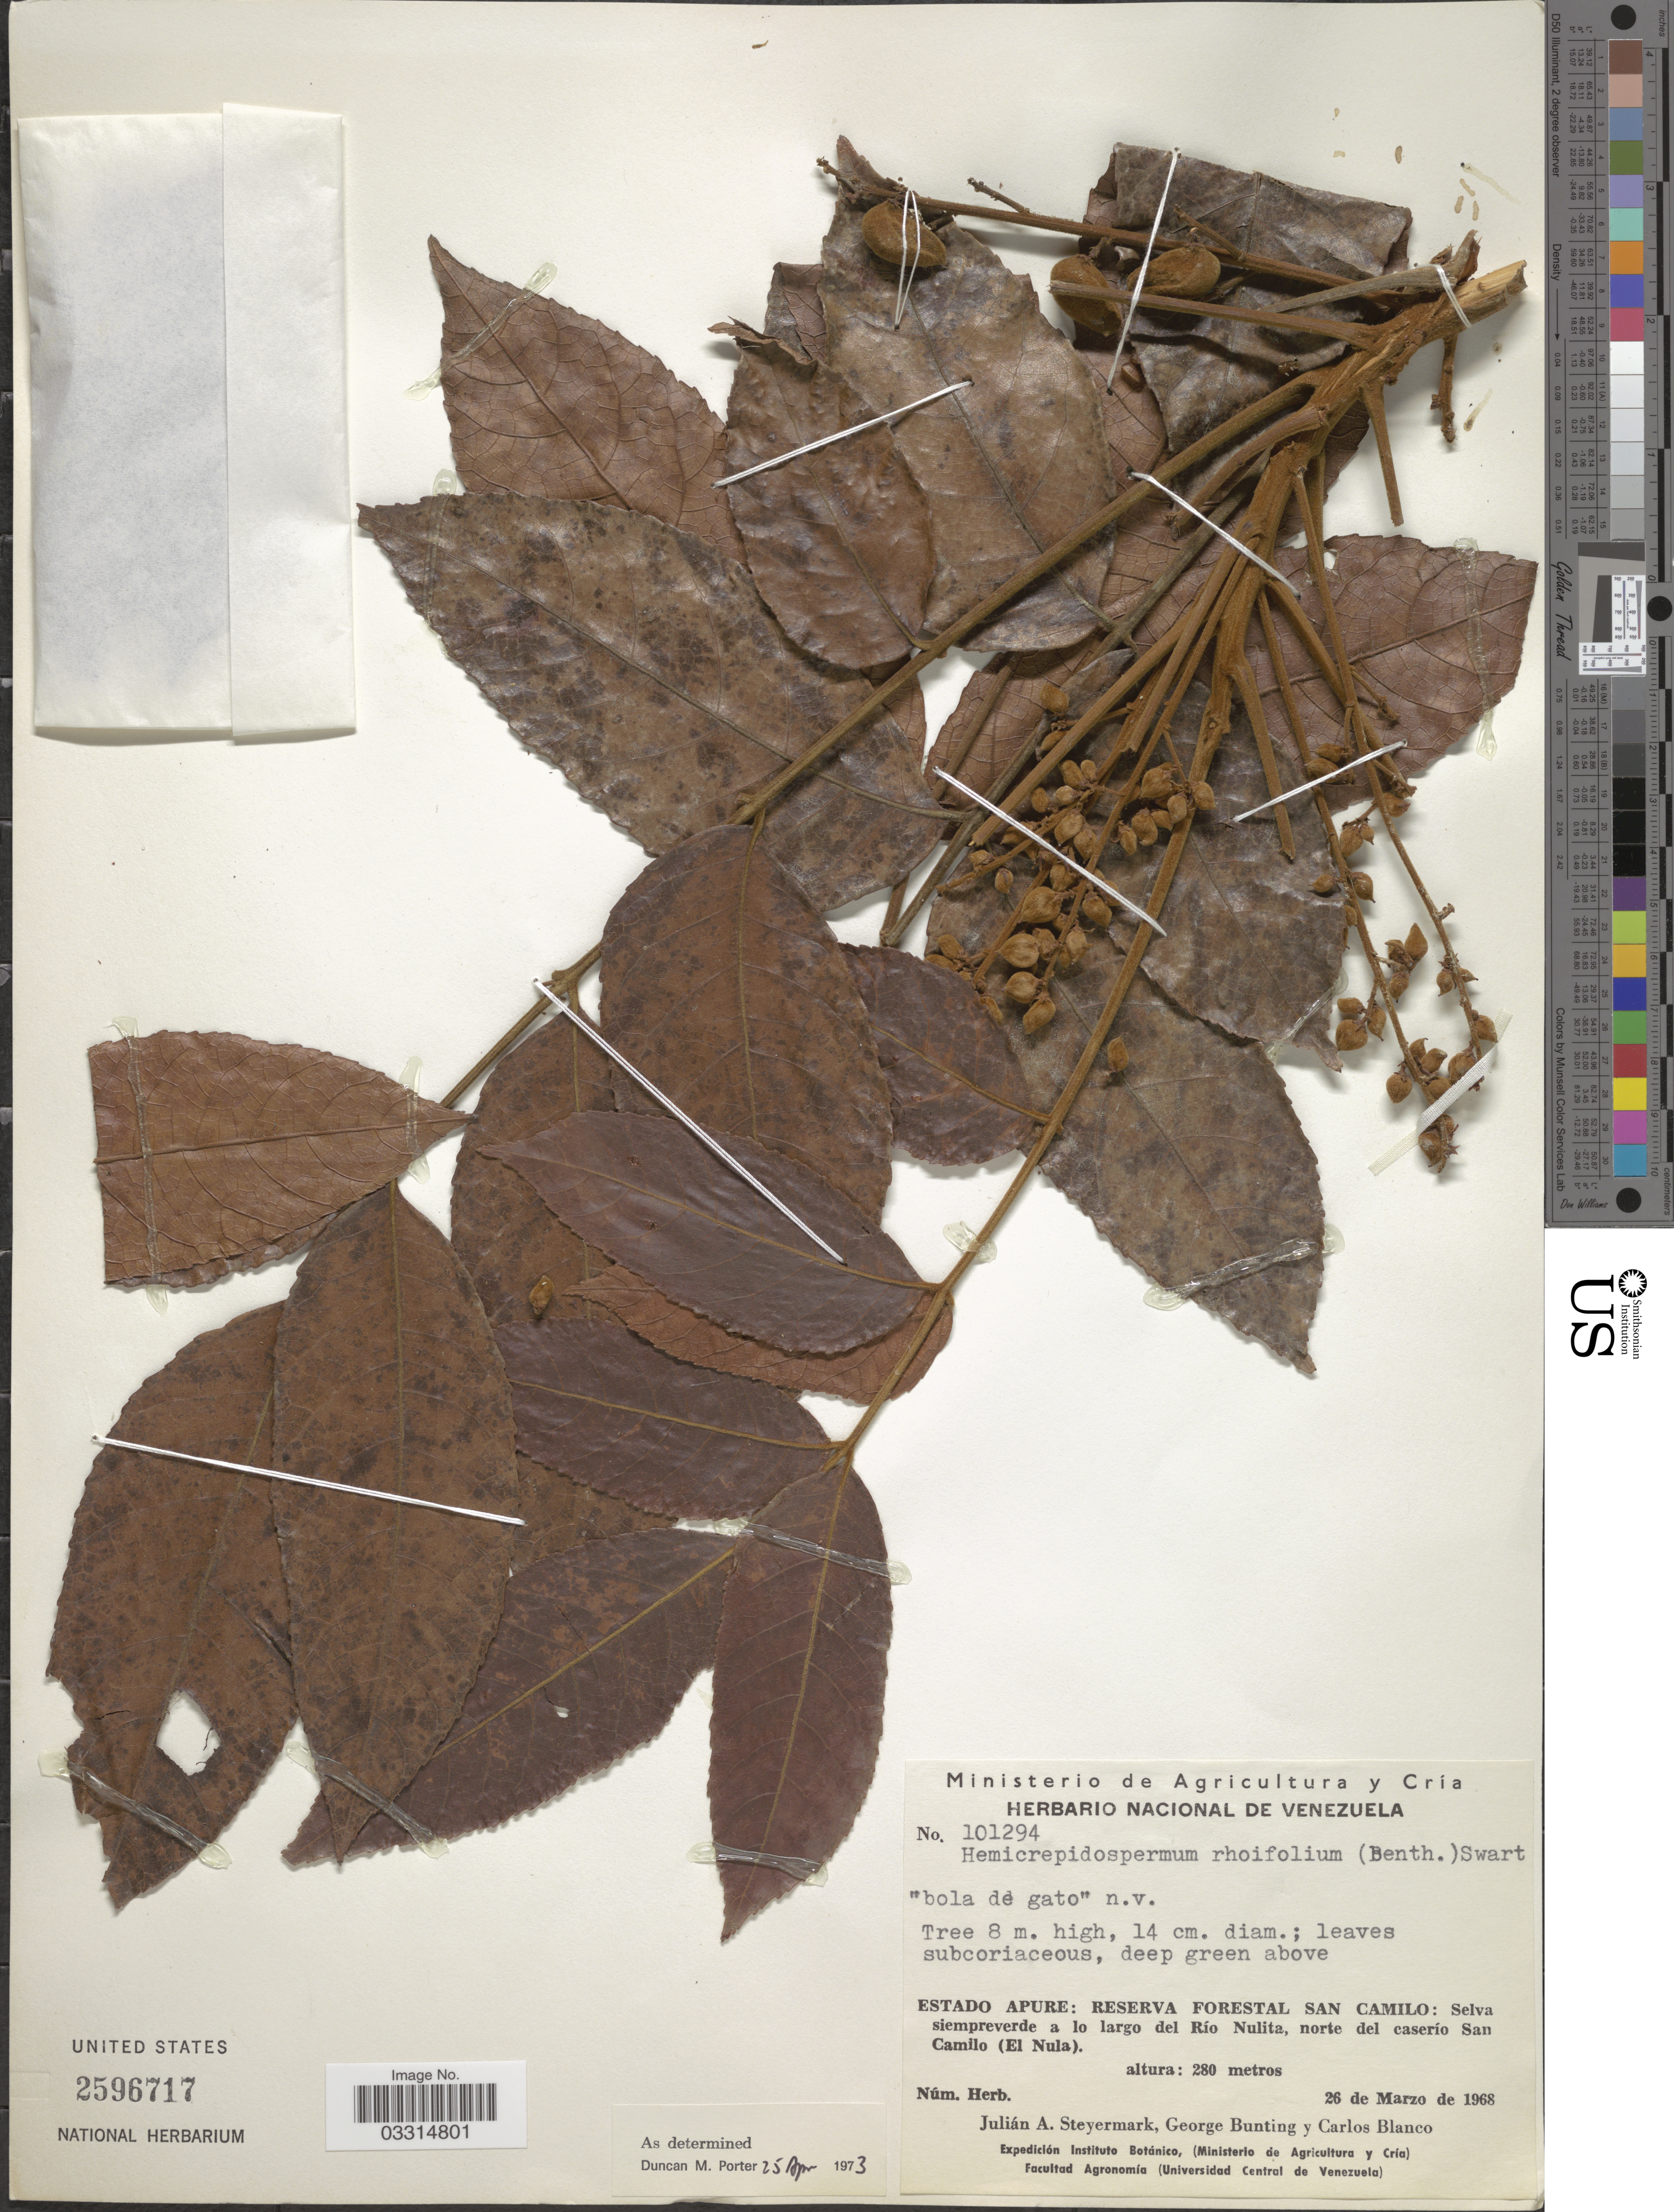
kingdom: Plantae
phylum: Tracheophyta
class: Magnoliopsida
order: Sapindales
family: Burseraceae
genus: Protium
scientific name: Protium rhoifolium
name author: (Benth.) Byng & Christenh.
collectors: A. Steyermark, G. S. Bunting & C. Blanco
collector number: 101294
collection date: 1968-03-26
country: Venezuela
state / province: Apure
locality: Reserva Forestal San Camilo: Selva siempreverde a lo largo del Río Nulita, norte del caserío San Camilo (El Nula).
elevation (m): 280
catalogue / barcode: US 2596717